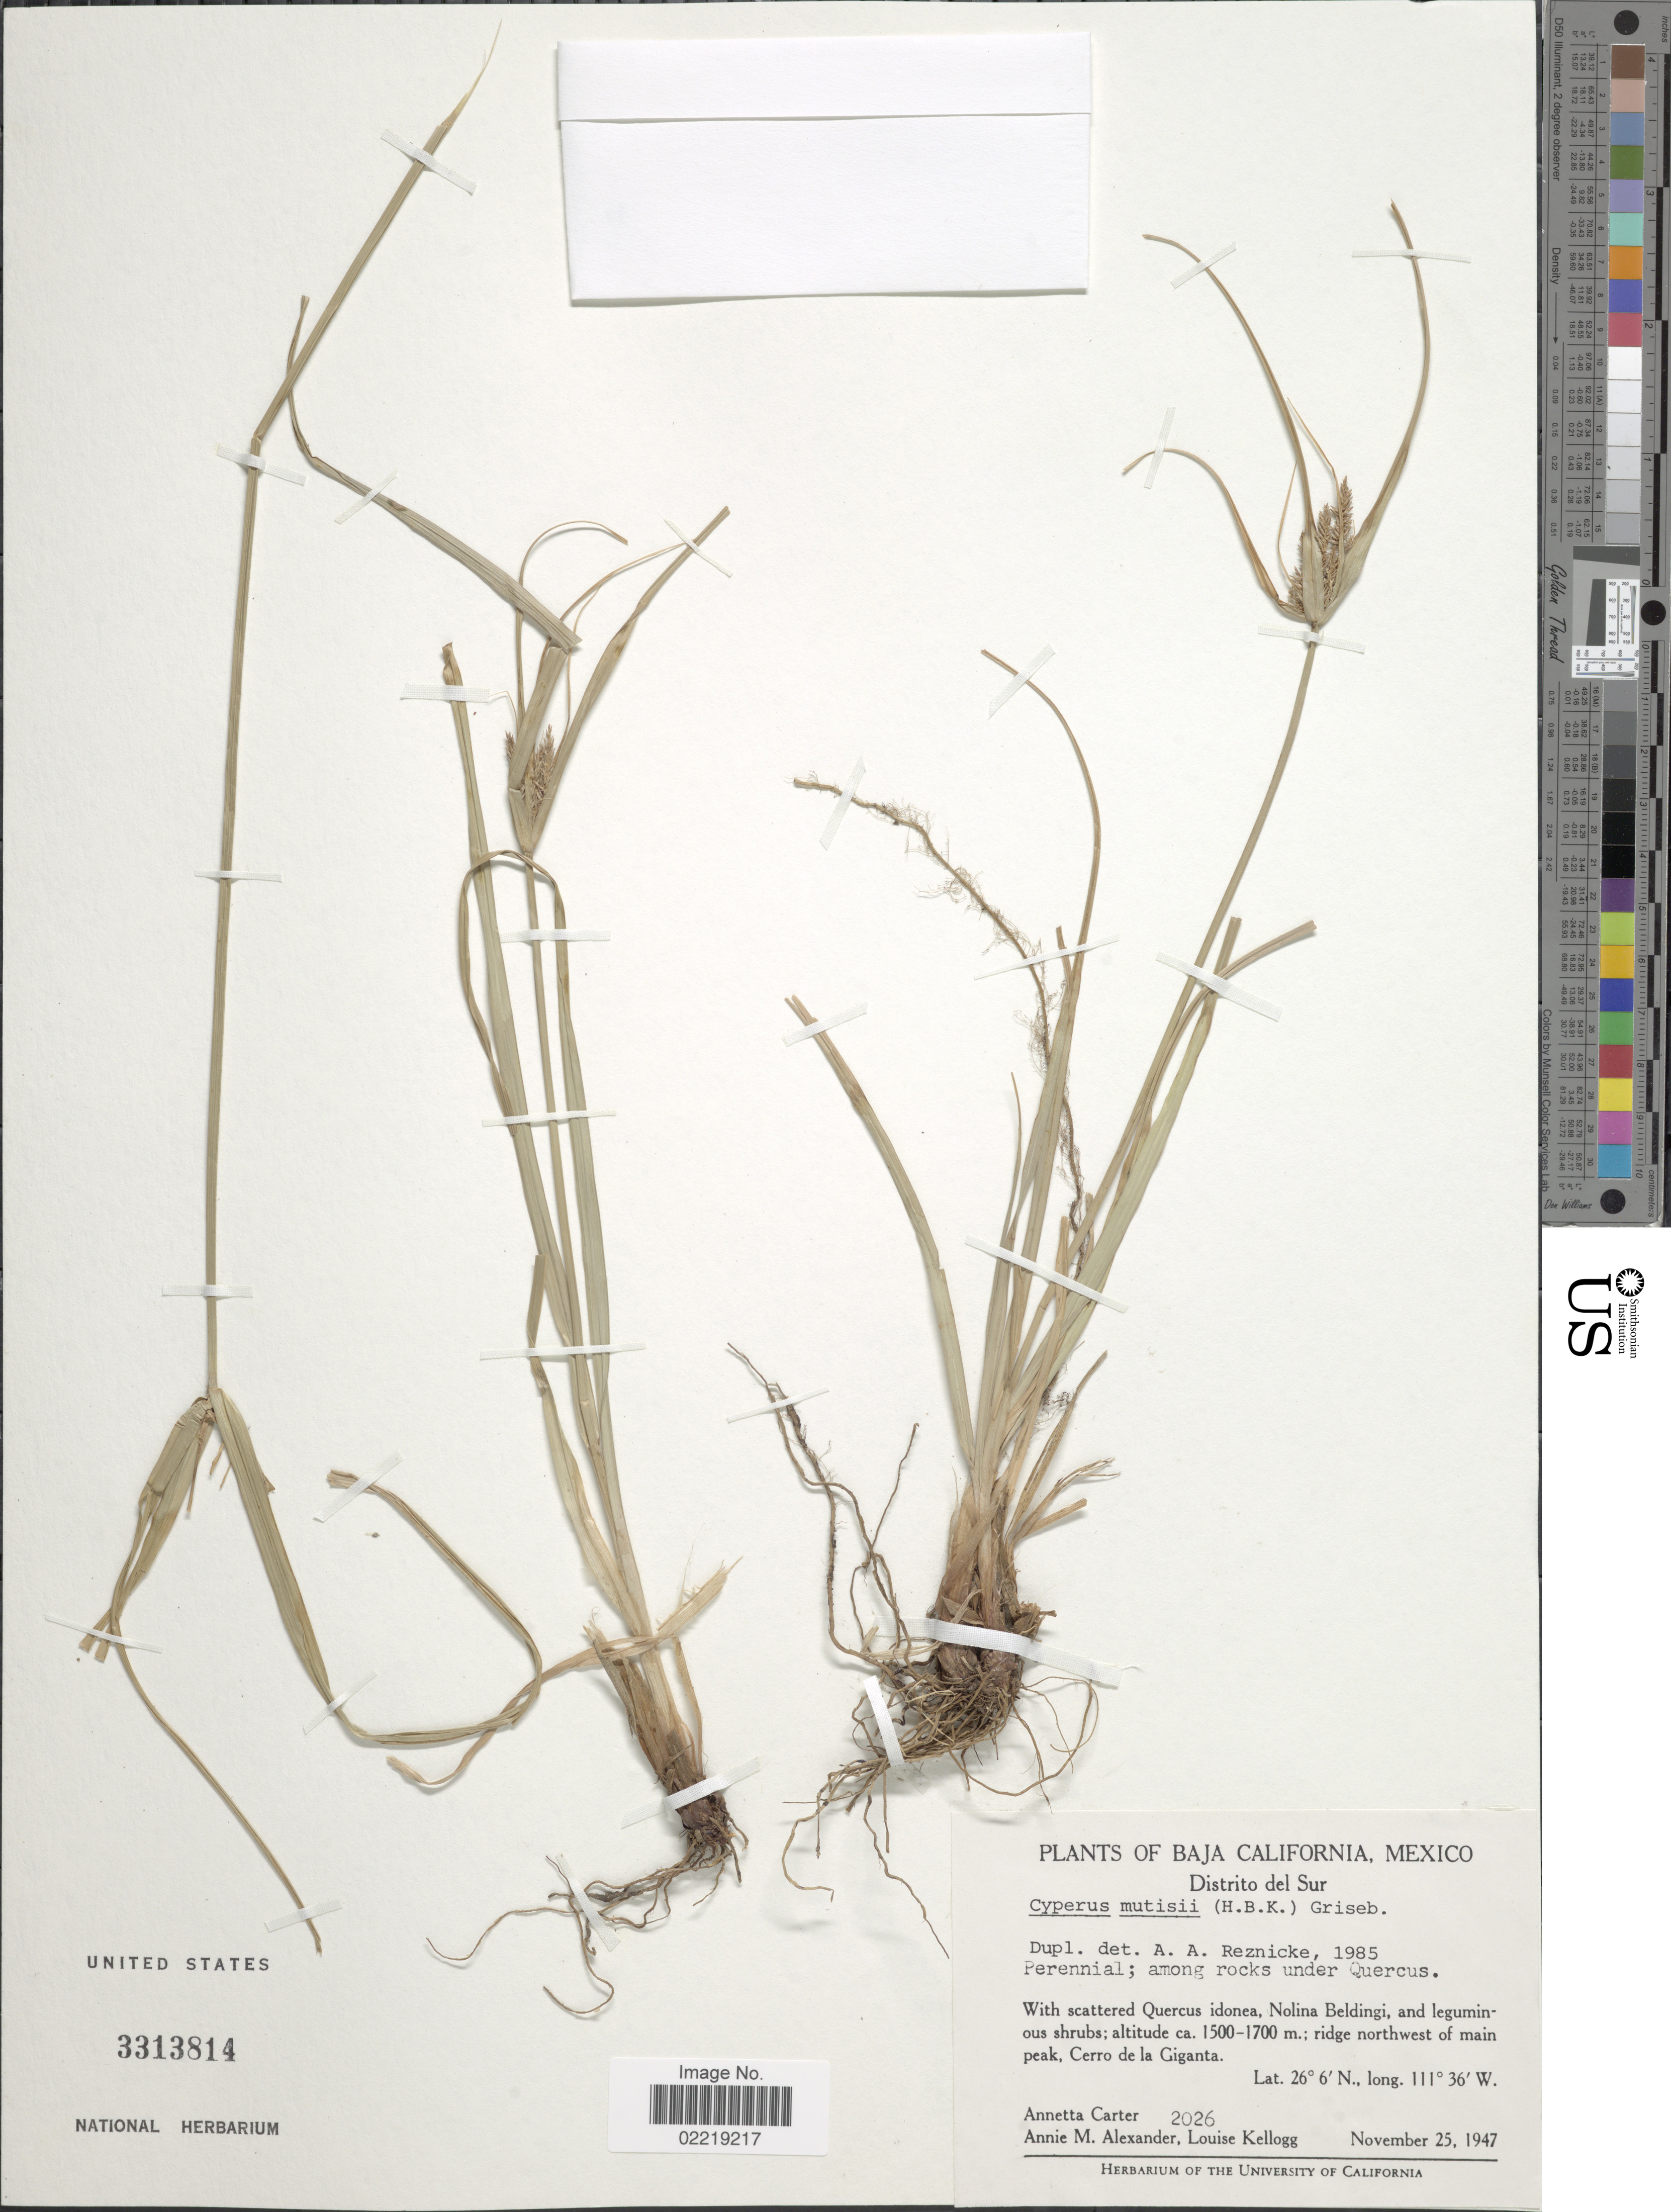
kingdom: Plantae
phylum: Tracheophyta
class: Liliopsida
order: Poales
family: Cyperaceae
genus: Cyperus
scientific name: Cyperus mutisii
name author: (Kunth) Andersson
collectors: A. Carter, A. M. Alexander & L. Kellogg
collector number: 2026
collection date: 1947-11-25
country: Mexico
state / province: Baja California Sur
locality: Ridge northwest of main peak, Cerro de la Giganta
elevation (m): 1500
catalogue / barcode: US 3313814